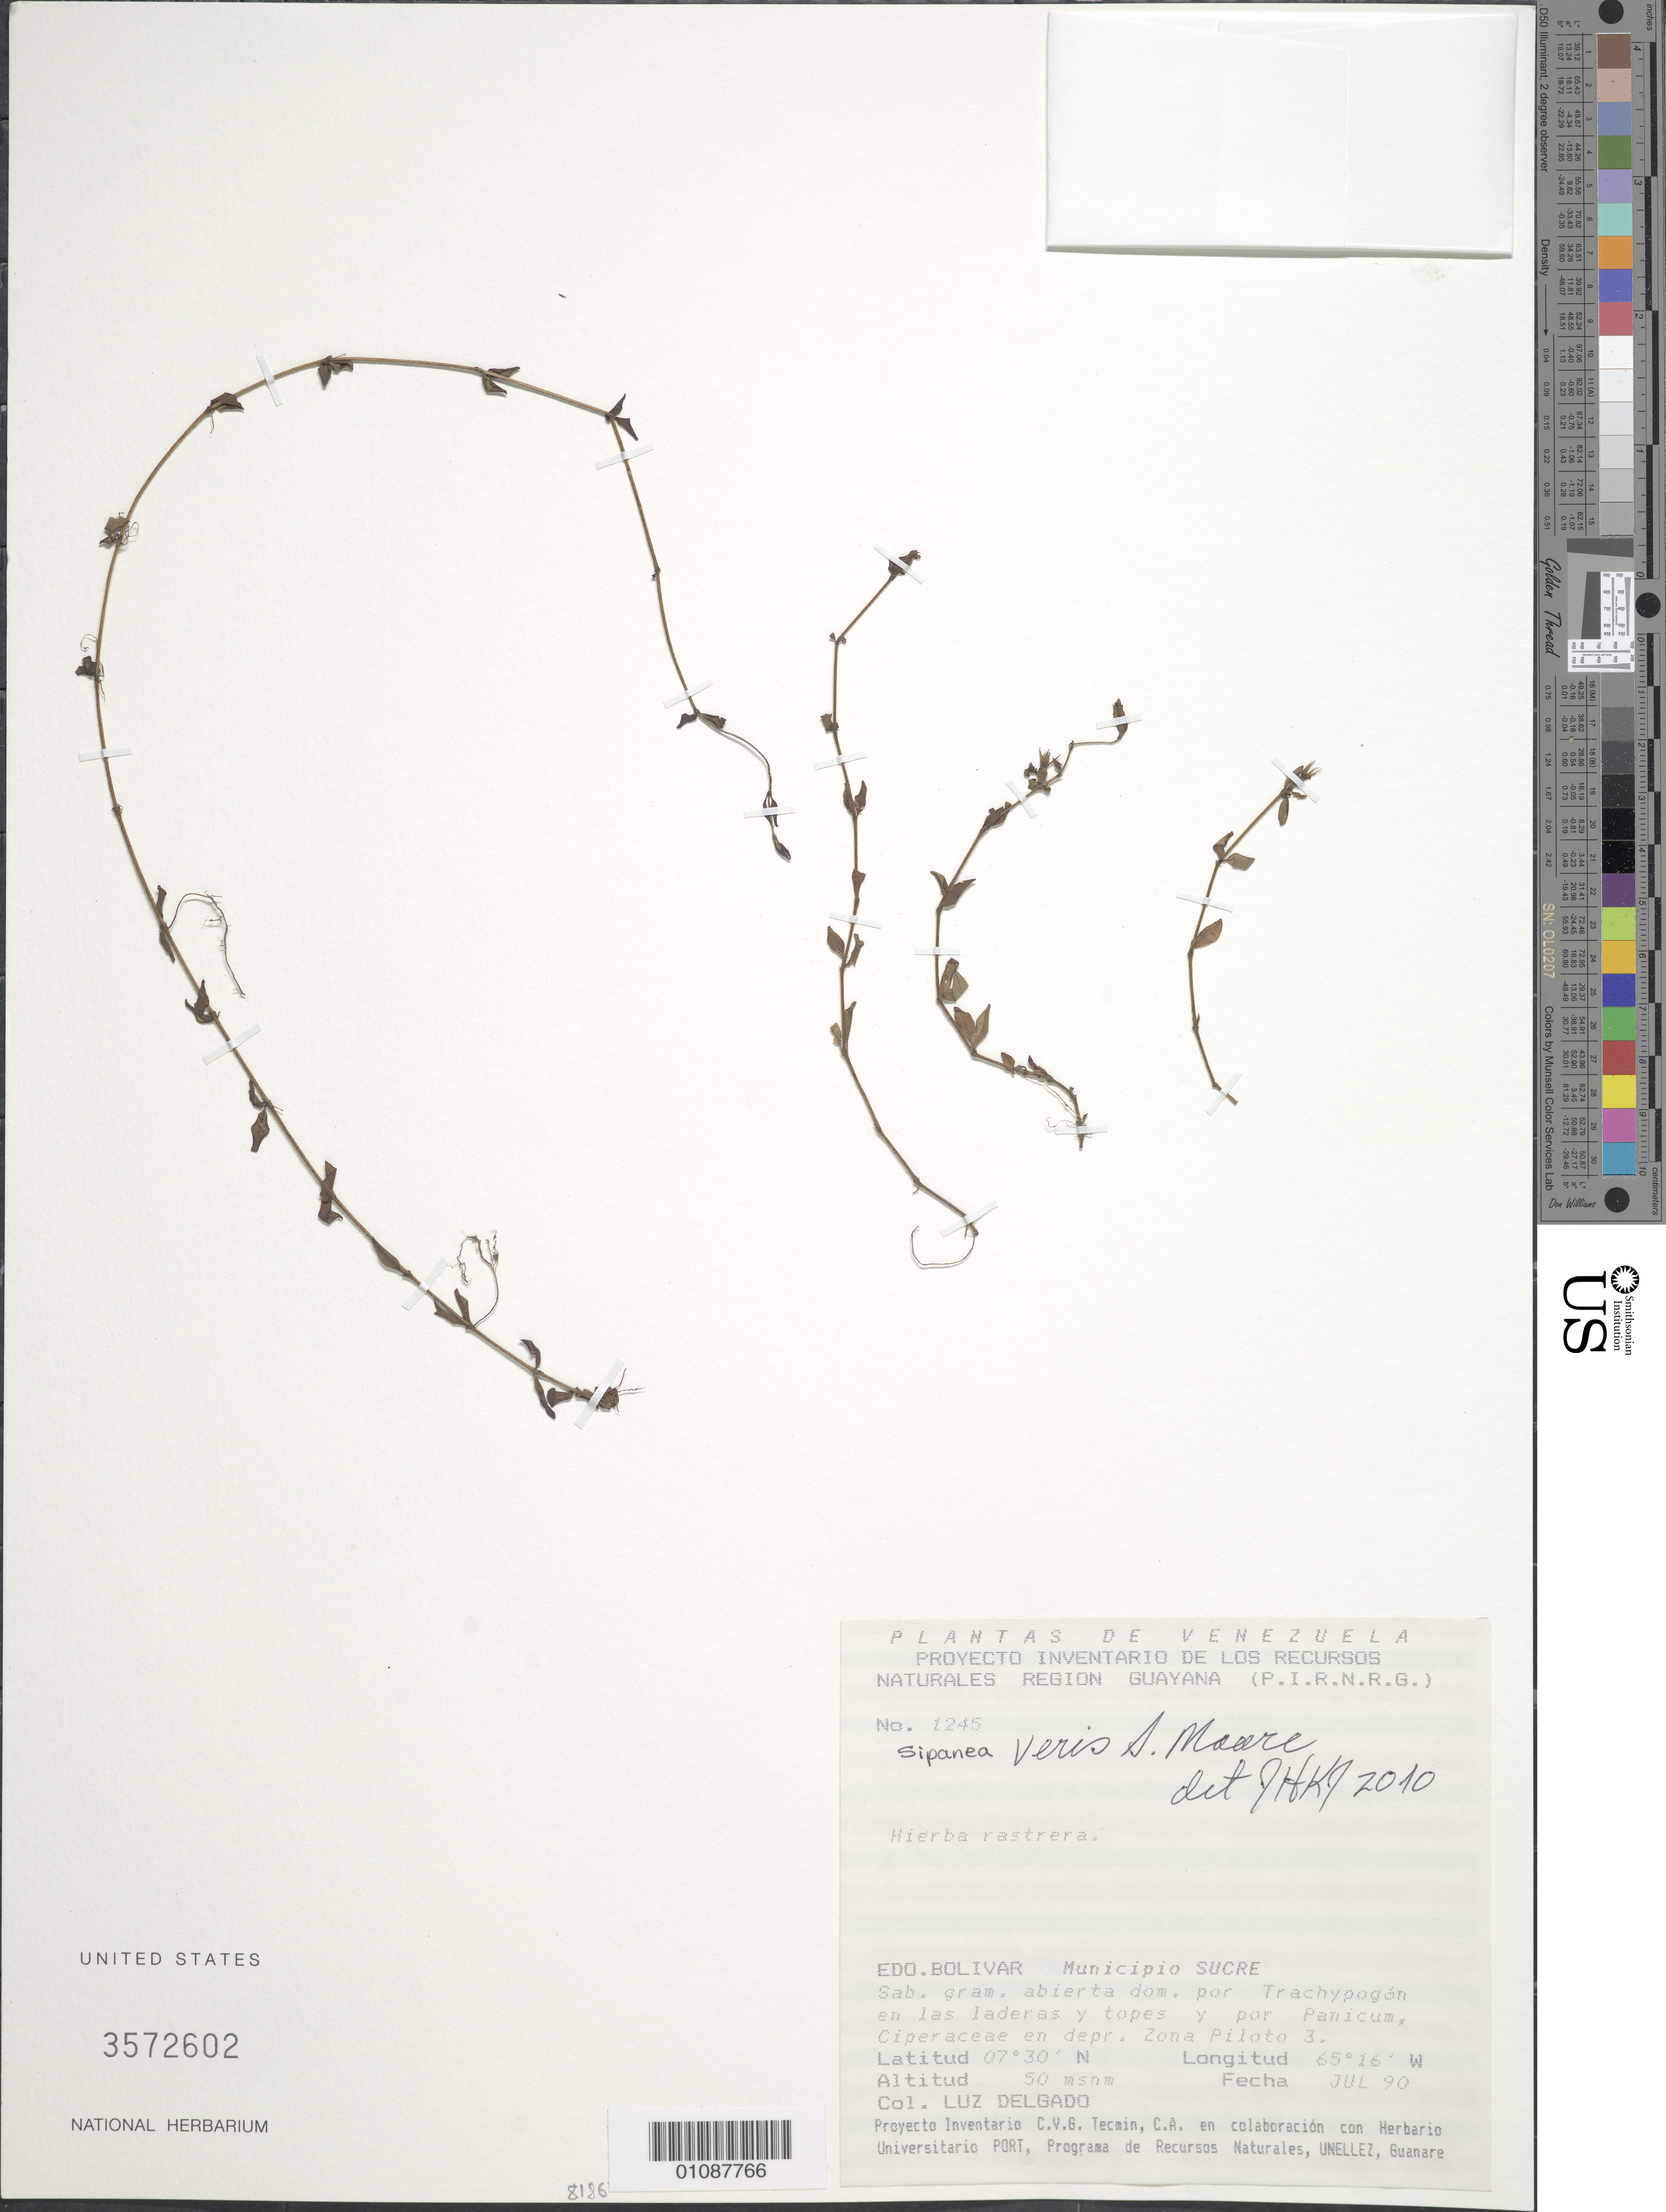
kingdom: Plantae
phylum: Tracheophyta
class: Magnoliopsida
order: Gentianales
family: Rubiaceae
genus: Sipanea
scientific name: Sipanea veris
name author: S. Moore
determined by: Kirkbride, J. H.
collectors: L. Delgado V.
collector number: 1245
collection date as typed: Jul-90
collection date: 1990-07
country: Venezuela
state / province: Bolívar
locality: Mun. Sucre, Zona Piloto 3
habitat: Sabana gram. abierta dom. por Trachypogon en las laderas y topes y por Panicum, Ciperaceae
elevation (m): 50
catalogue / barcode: US 3572602